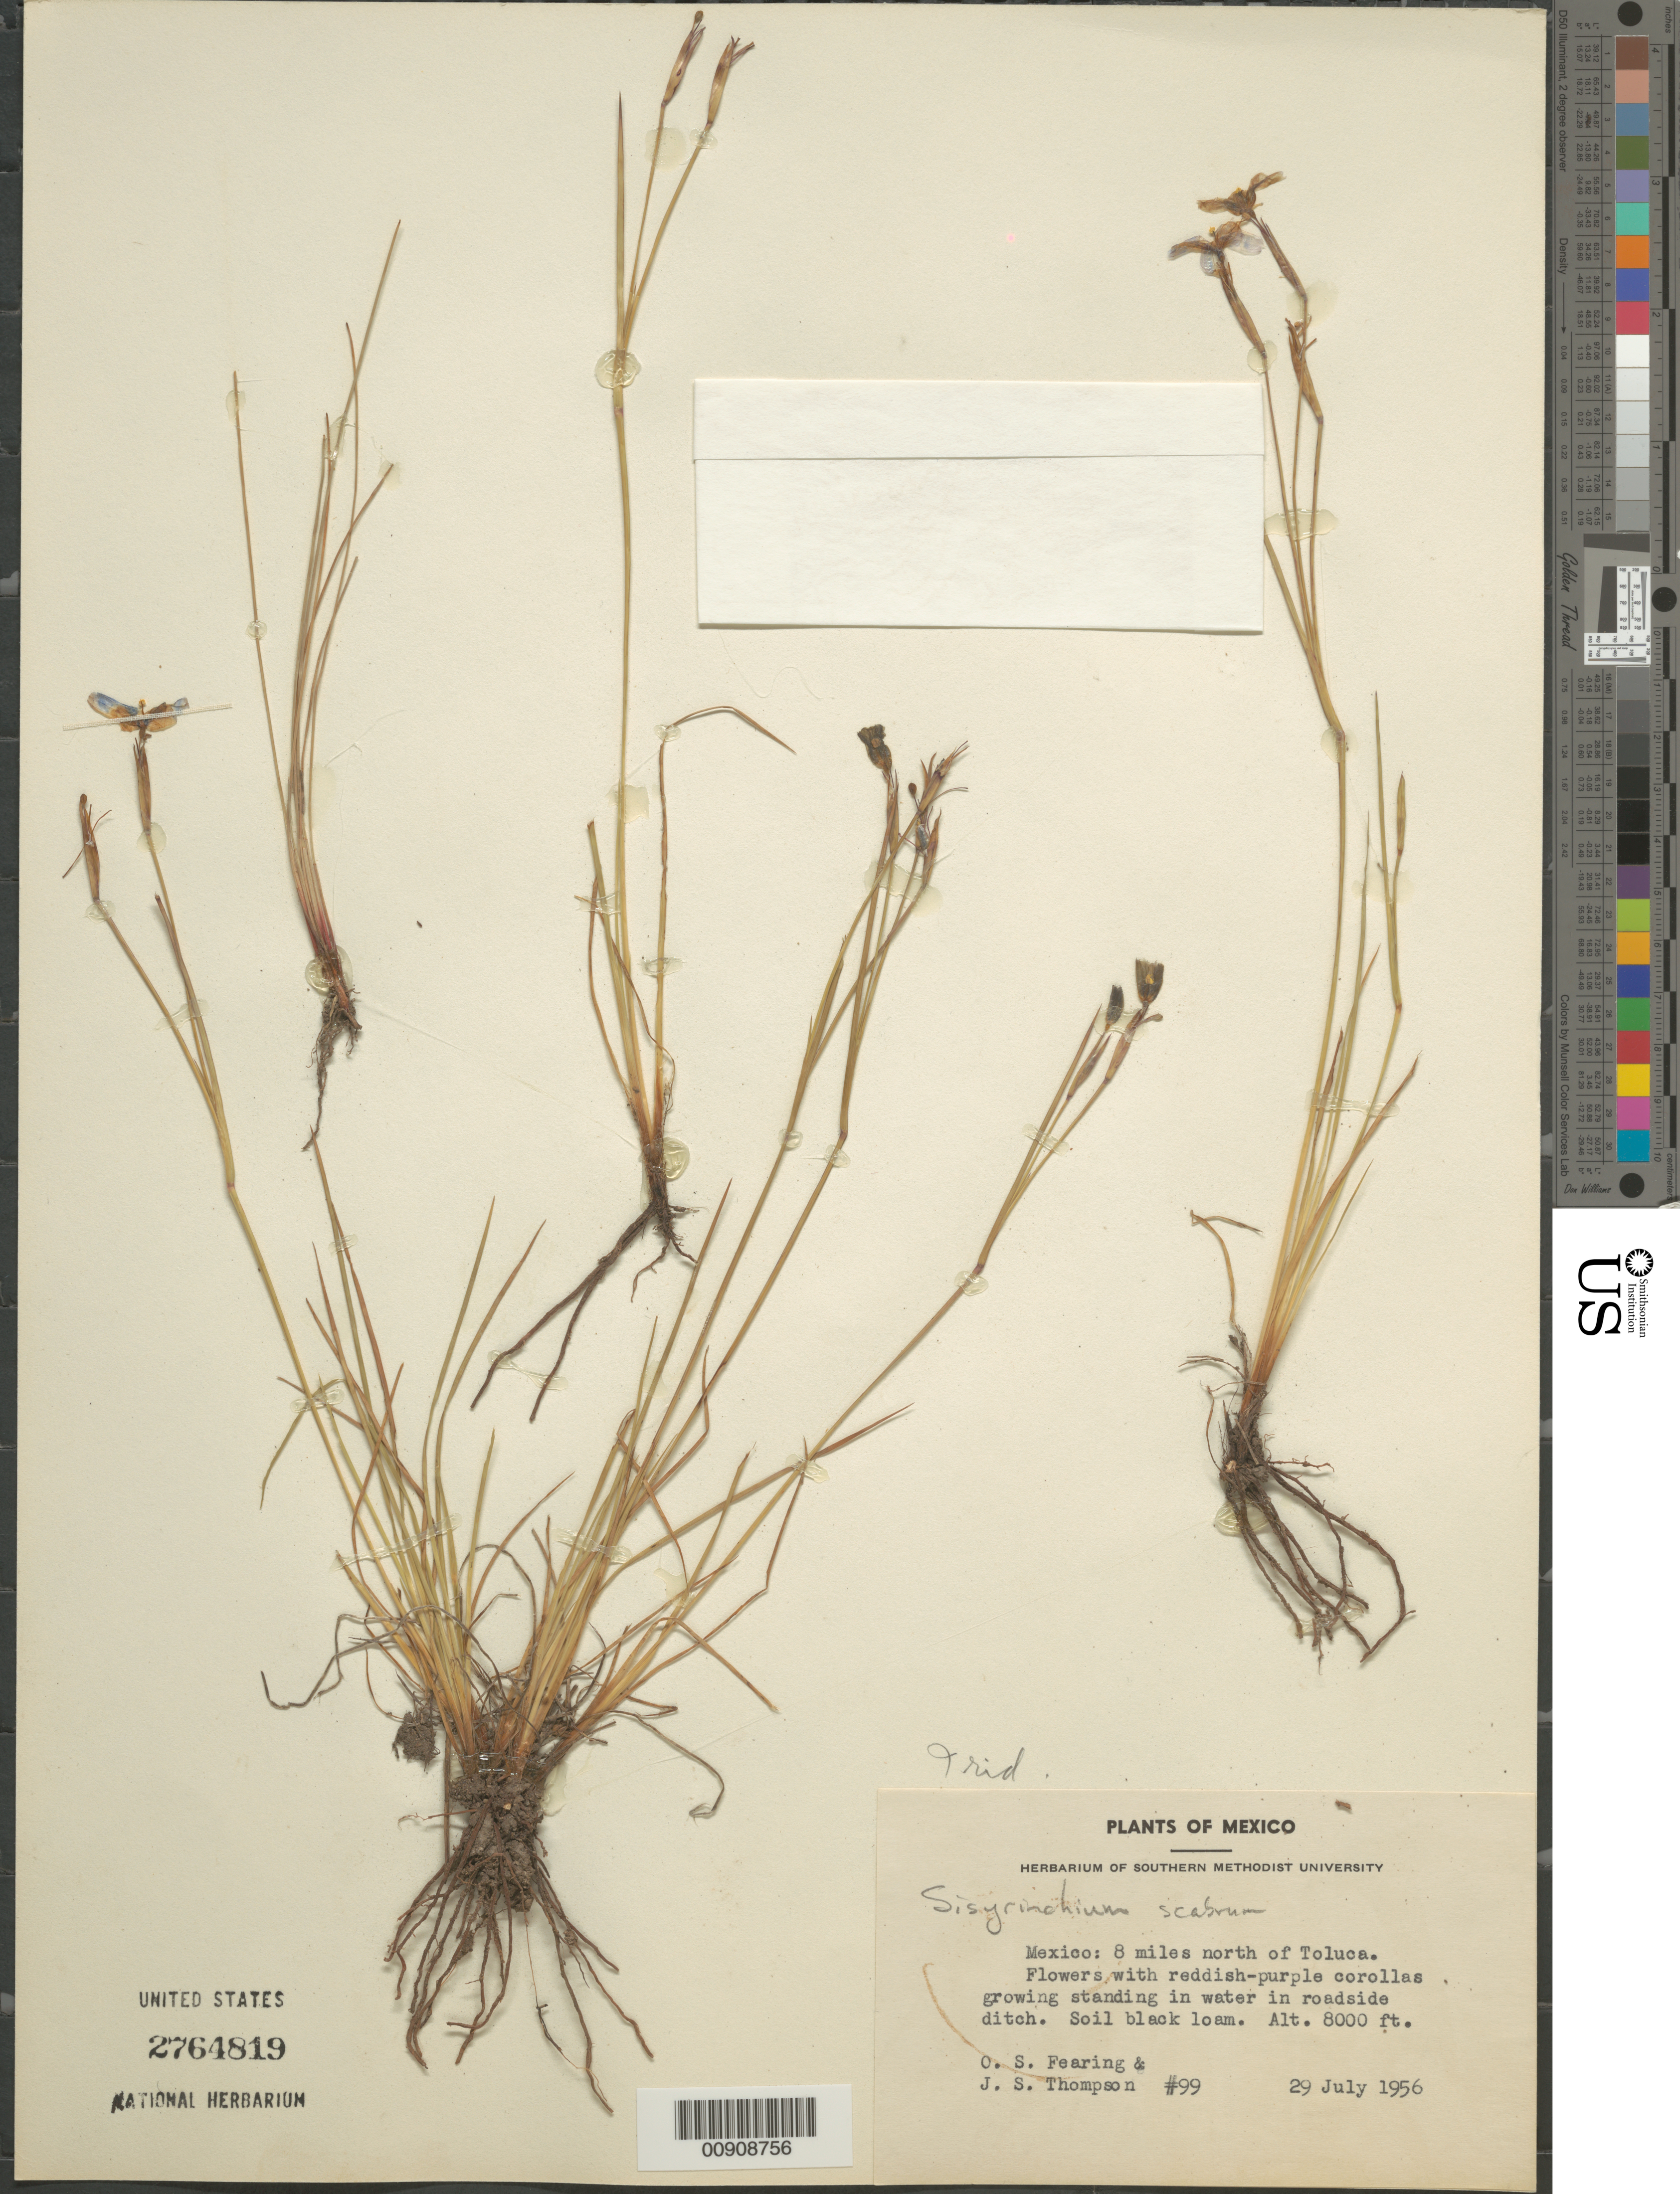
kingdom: Plantae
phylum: Tracheophyta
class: Liliopsida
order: Asparagales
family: Iridaceae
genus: Sisyrinchium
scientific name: Sisyrinchium scabrum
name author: Schltdl. & Cham.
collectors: O. S. Fearing, J. S. Thompson & B. L. Turner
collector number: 99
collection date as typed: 29 Jul 1956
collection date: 1956-07-29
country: Mexico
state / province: México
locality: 8 miles north of Toluca.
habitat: Growing standing in water in roadside ditch. Soil black loam.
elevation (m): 2438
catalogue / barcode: US 2764819